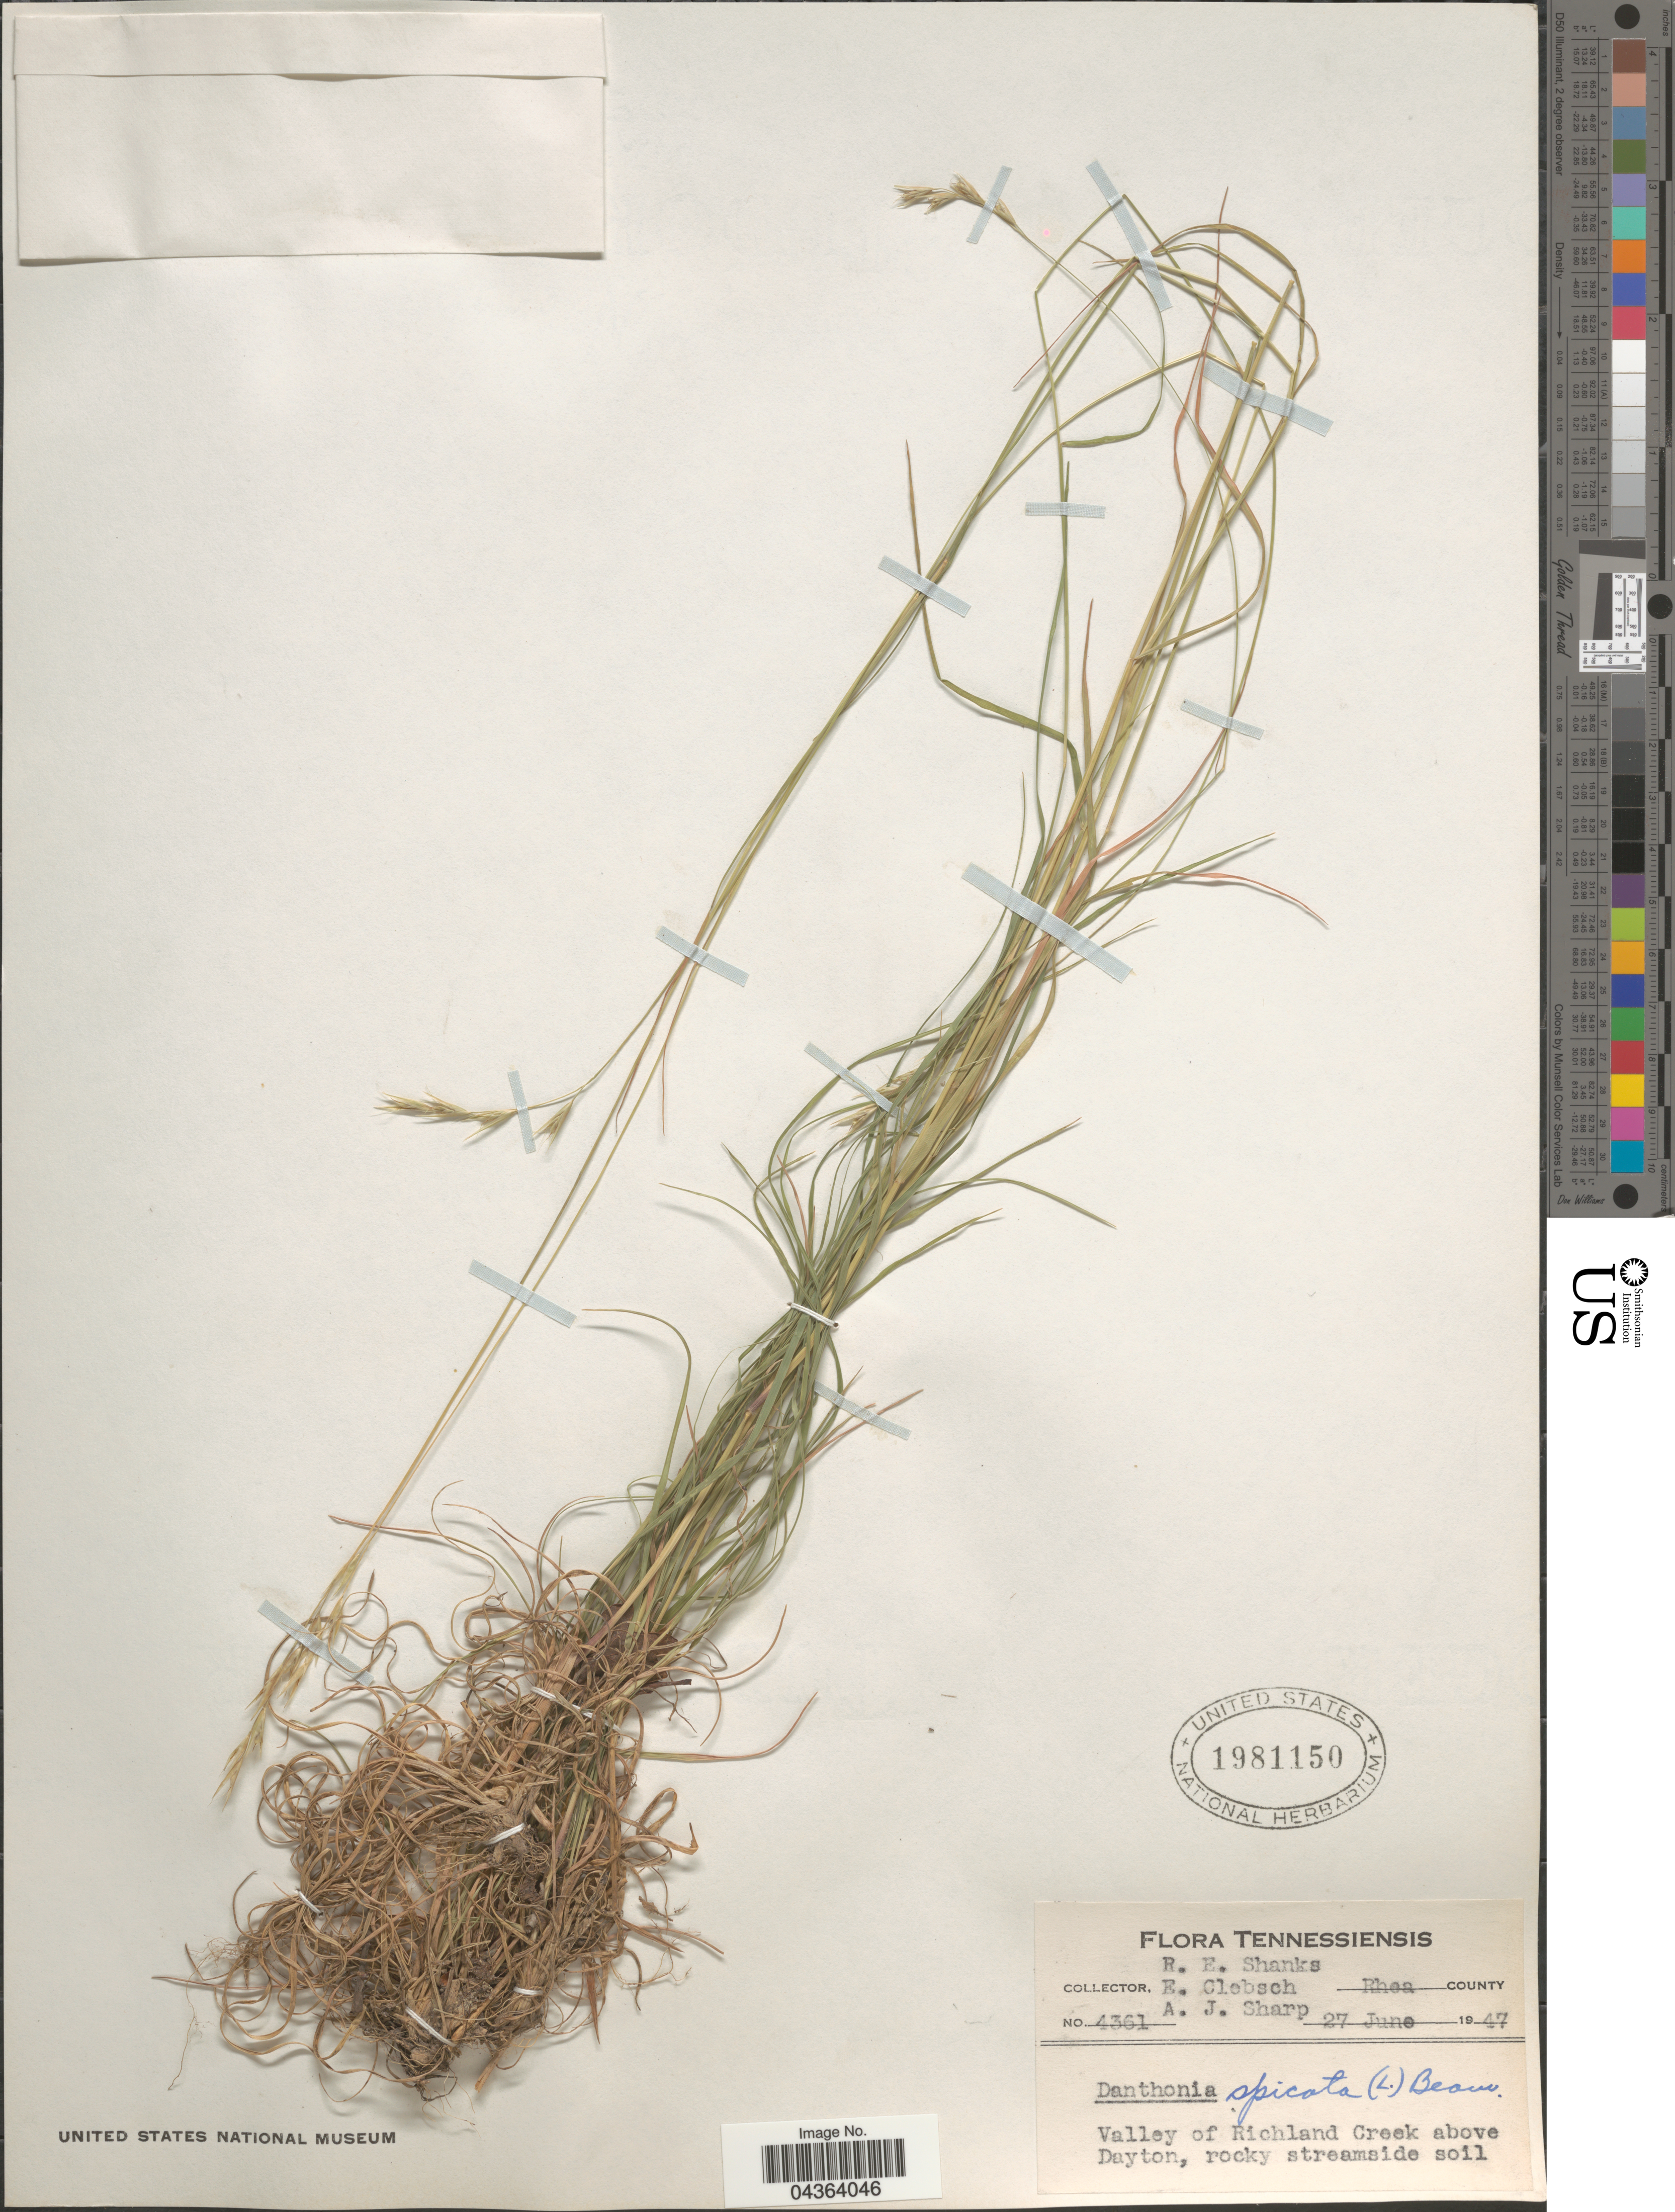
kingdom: Plantae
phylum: Tracheophyta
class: Liliopsida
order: Poales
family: Poaceae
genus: Danthonia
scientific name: Danthonia spicata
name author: (L.) P. Beauv. ex Roem. & Schult.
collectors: R. Shanks, E. Clebsch & A. J. Sharp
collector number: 4361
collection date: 1947-06-27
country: United States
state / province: Tennessee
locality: Rhea County. Valley of Richland Creek above Dayton, rocky streamside soil.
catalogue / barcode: US 1981150